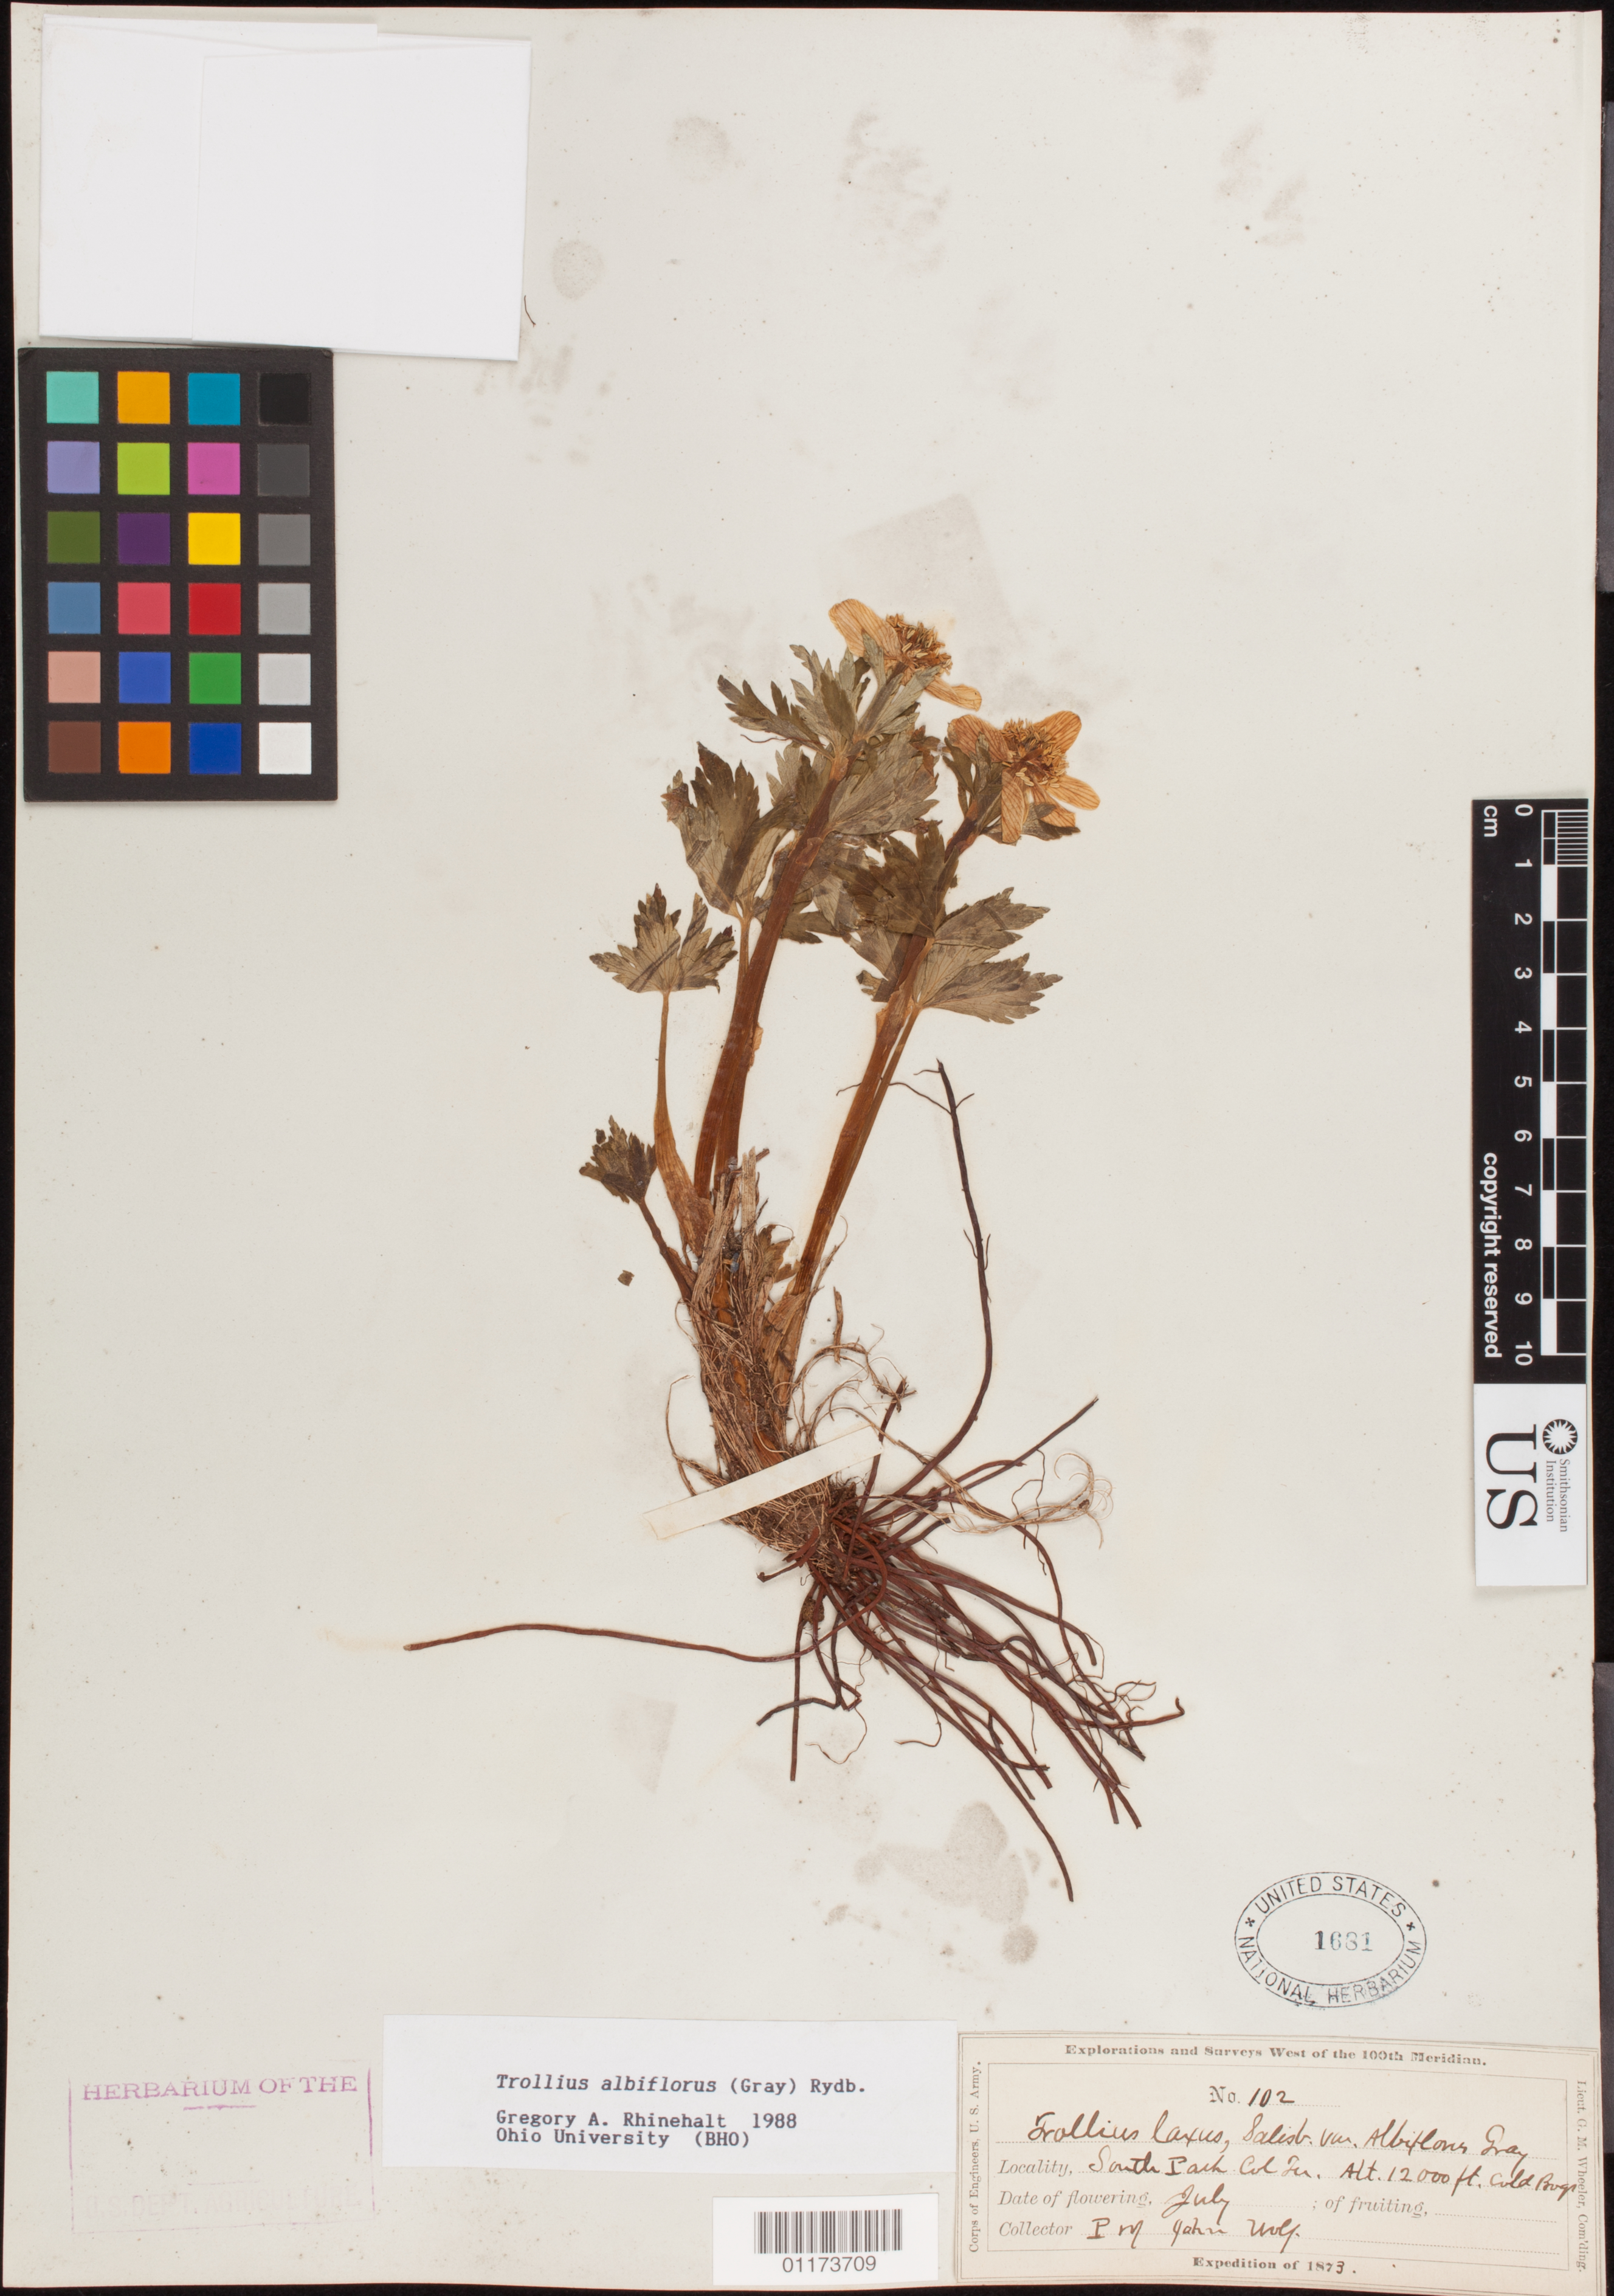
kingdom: Plantae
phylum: Tracheophyta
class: Magnoliopsida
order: Ranunculales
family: Ranunculaceae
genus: Trollius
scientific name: Trollius albiflorus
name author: (A. Gray) Rydb.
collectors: J. Wolf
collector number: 102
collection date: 1873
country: United States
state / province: Colorado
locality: South Park, Col Ter.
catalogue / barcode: US 1631